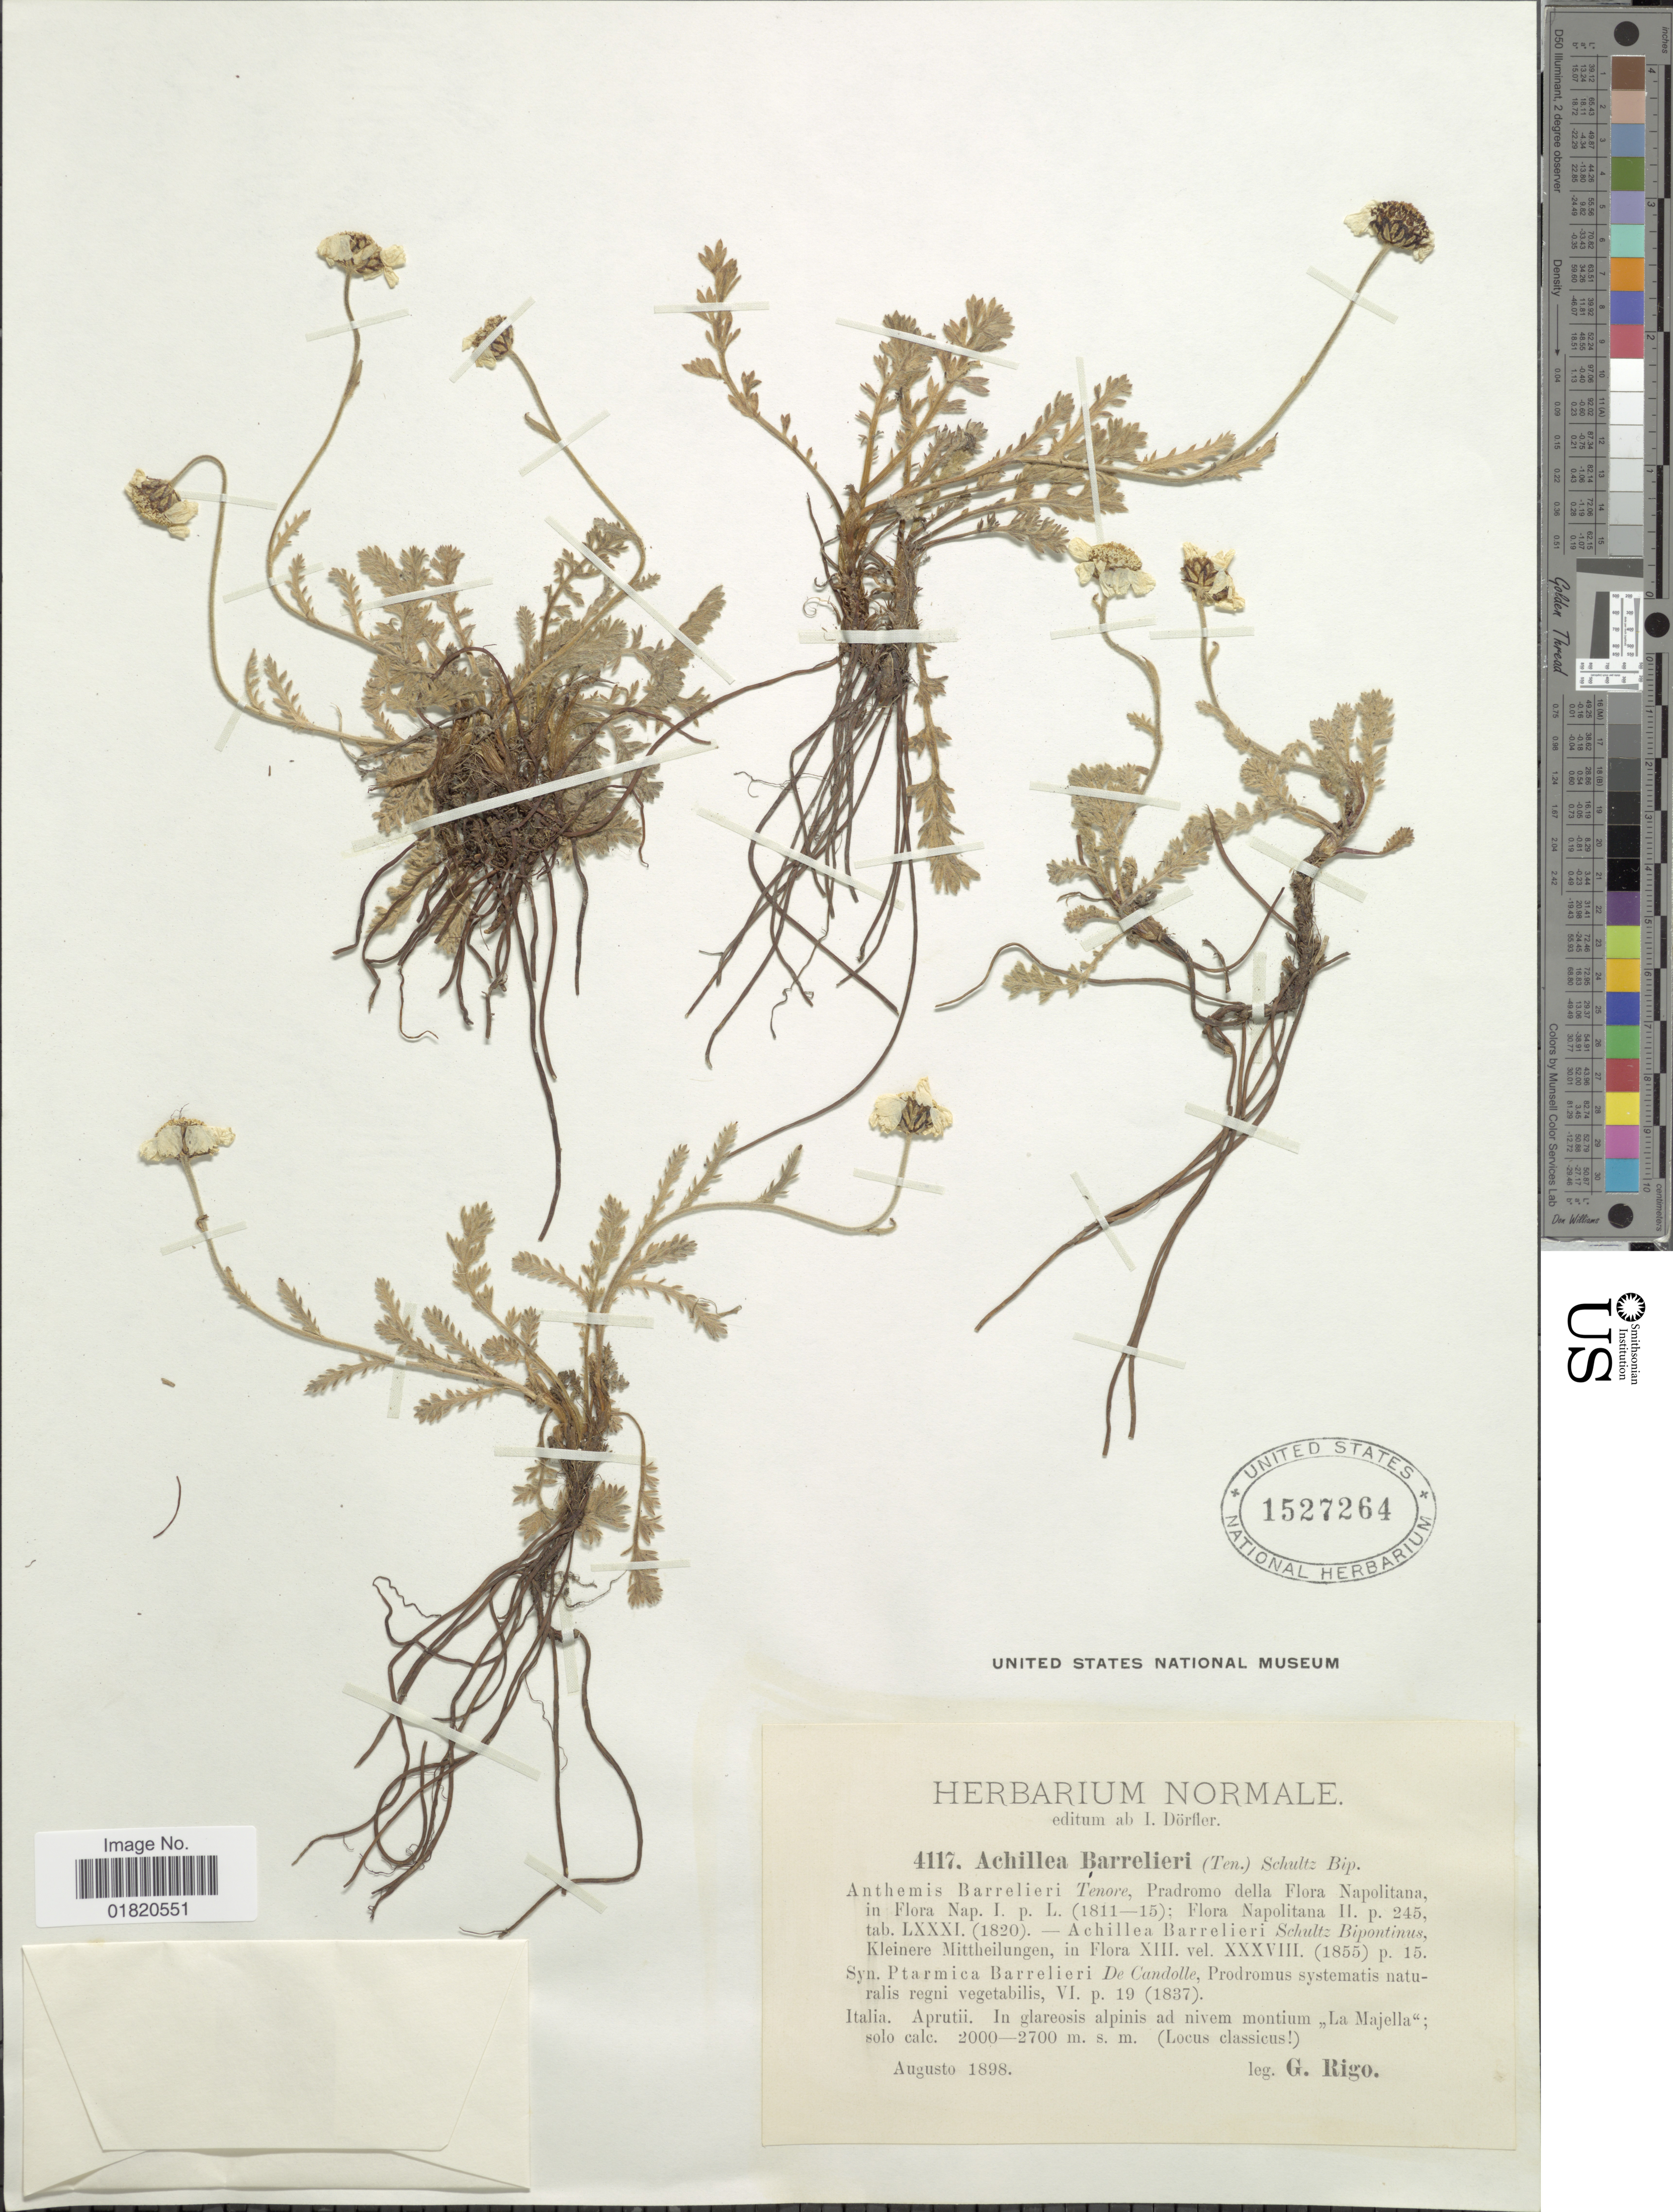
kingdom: Plantae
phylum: Tracheophyta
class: Magnoliopsida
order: Asterales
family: Asteraceae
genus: Achillea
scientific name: Achillea barrelieri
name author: (Ten.) Sch. Bip.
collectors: G. Rigo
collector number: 4117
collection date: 1898-08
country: Italy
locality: Aprutii. In glareosis alpinis ad nivem montium "La Majella"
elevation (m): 2000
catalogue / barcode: US 1527264